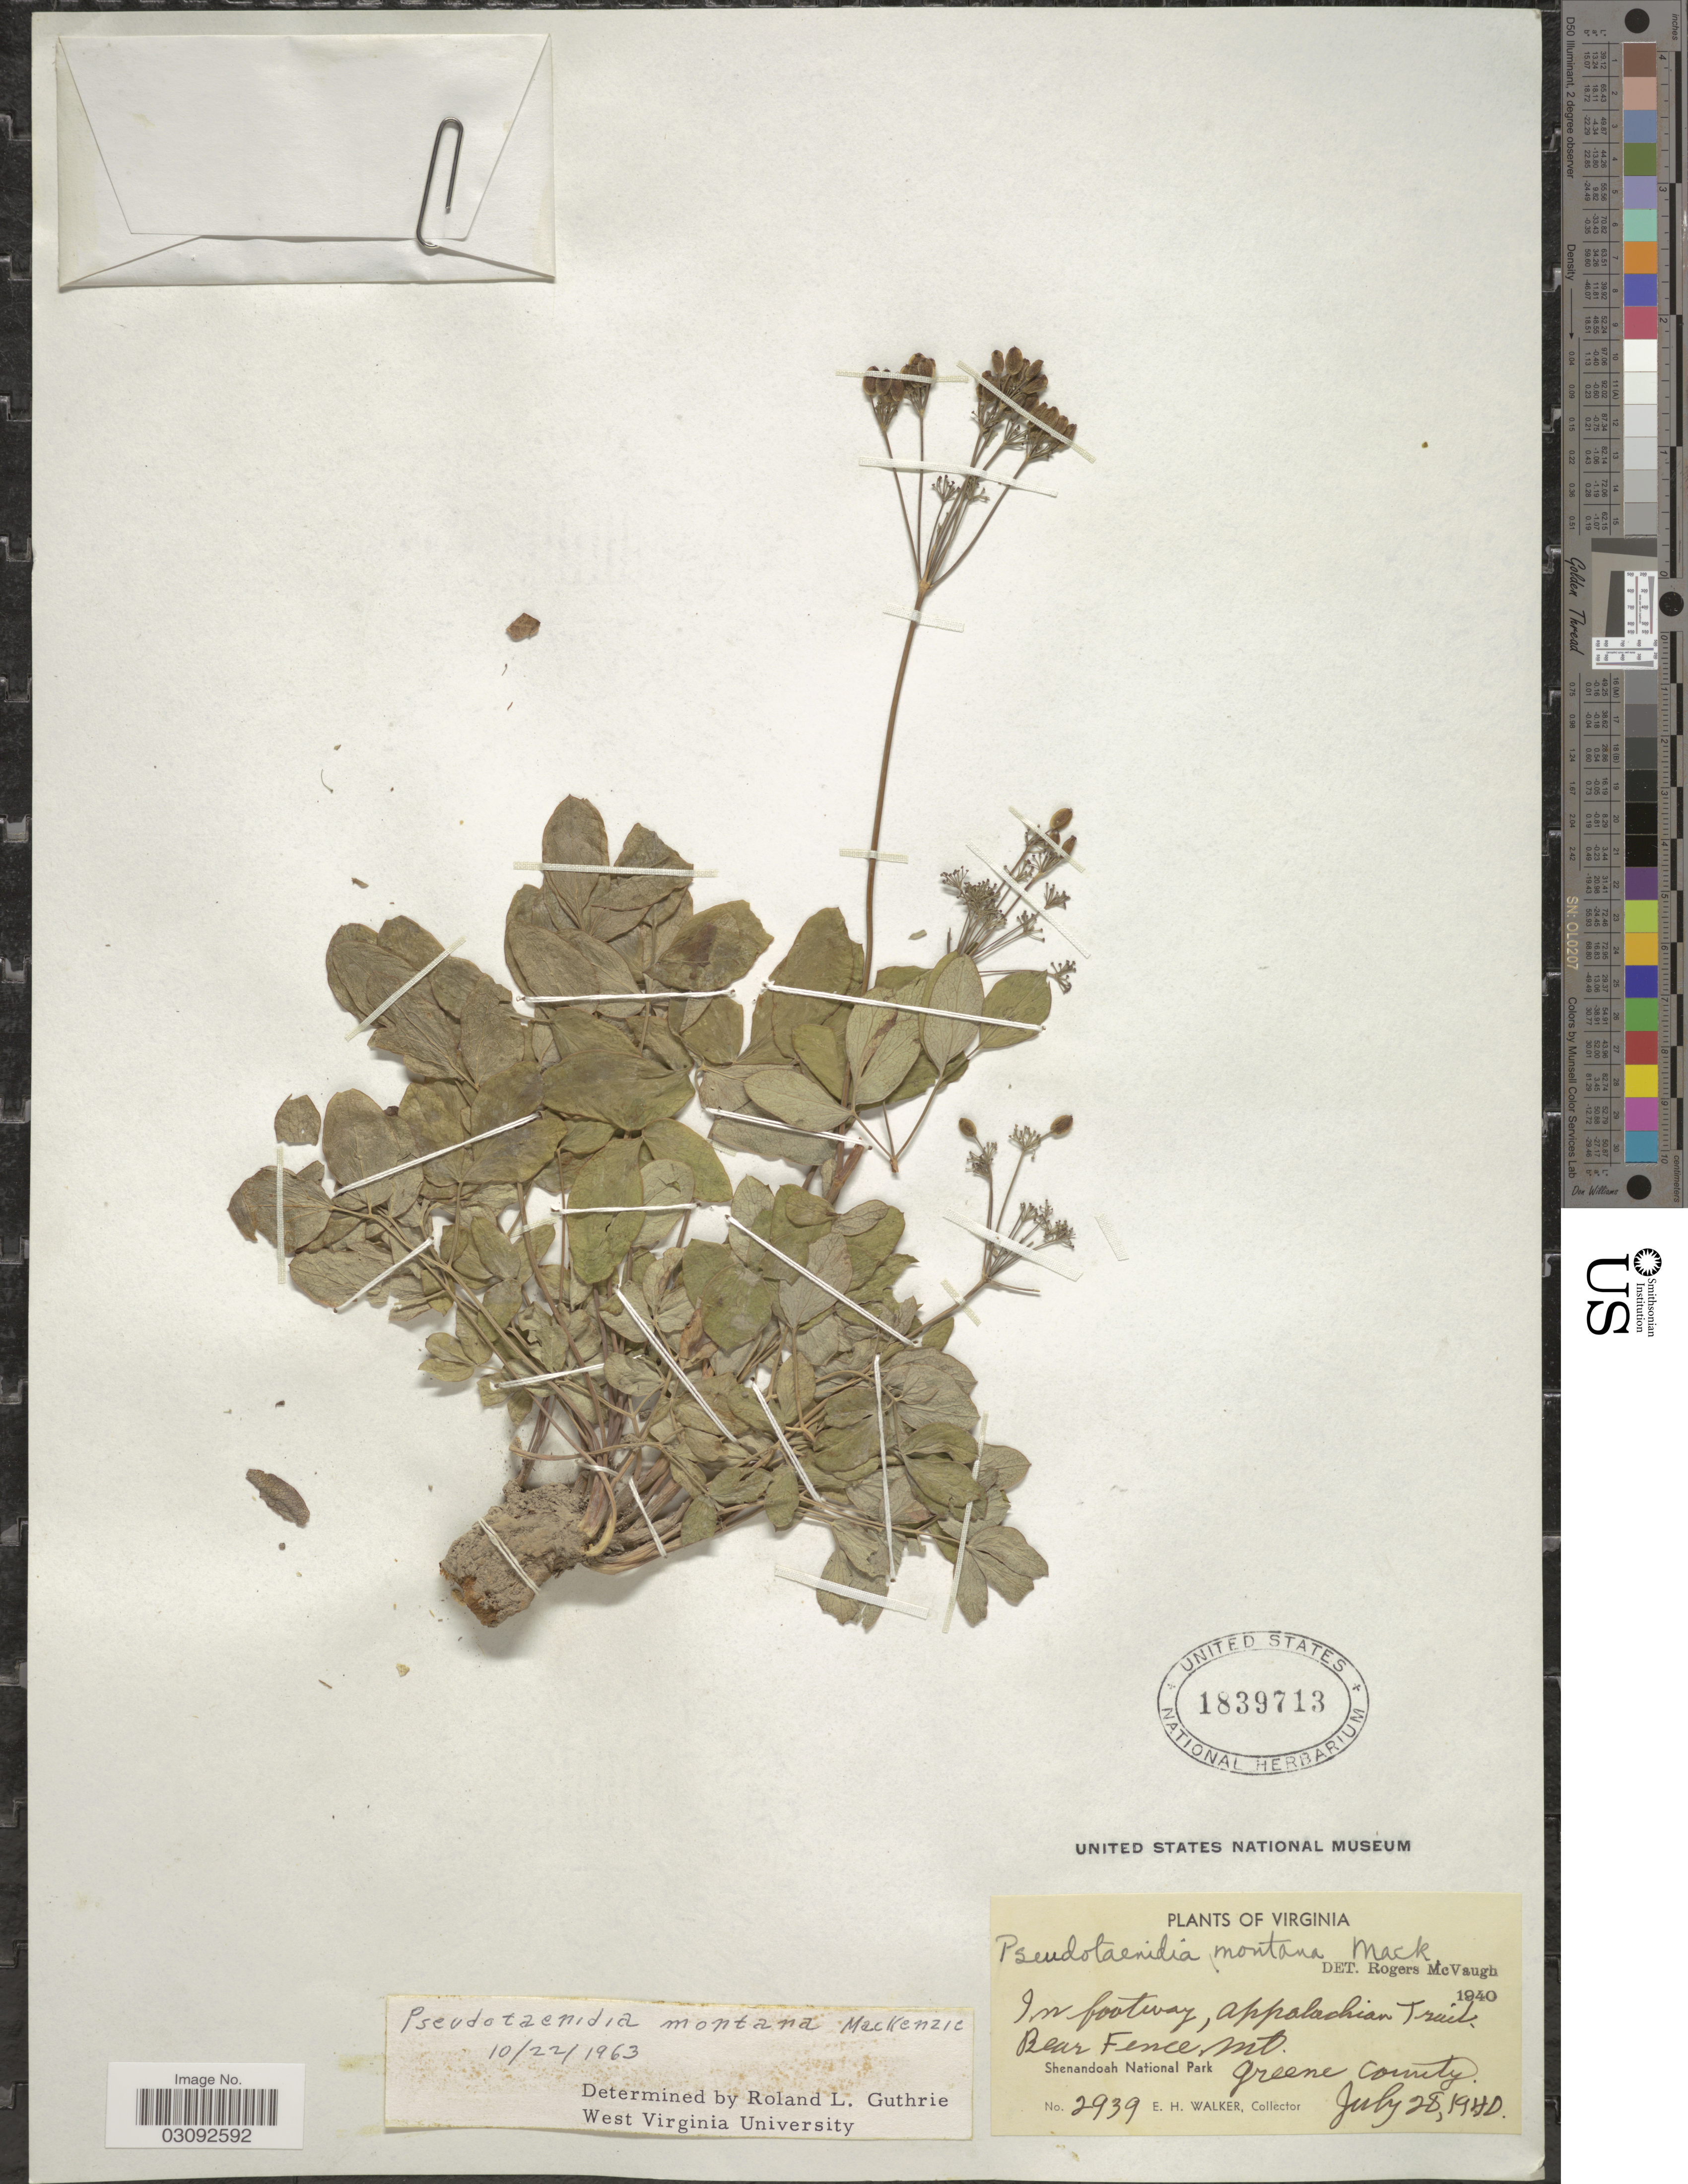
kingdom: Plantae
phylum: Tracheophyta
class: Magnoliopsida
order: Apiales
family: Apiaceae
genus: Pseudotaenidia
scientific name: Pseudotaenidia montana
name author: Mack.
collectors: E. H. Walker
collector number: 2939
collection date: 1940-07-28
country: United States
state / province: Virginia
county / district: Greene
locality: In footway, Appalachian Trail, Bear Fence, Mt. Shenandoah National Park. Greene County.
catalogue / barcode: US 1839713